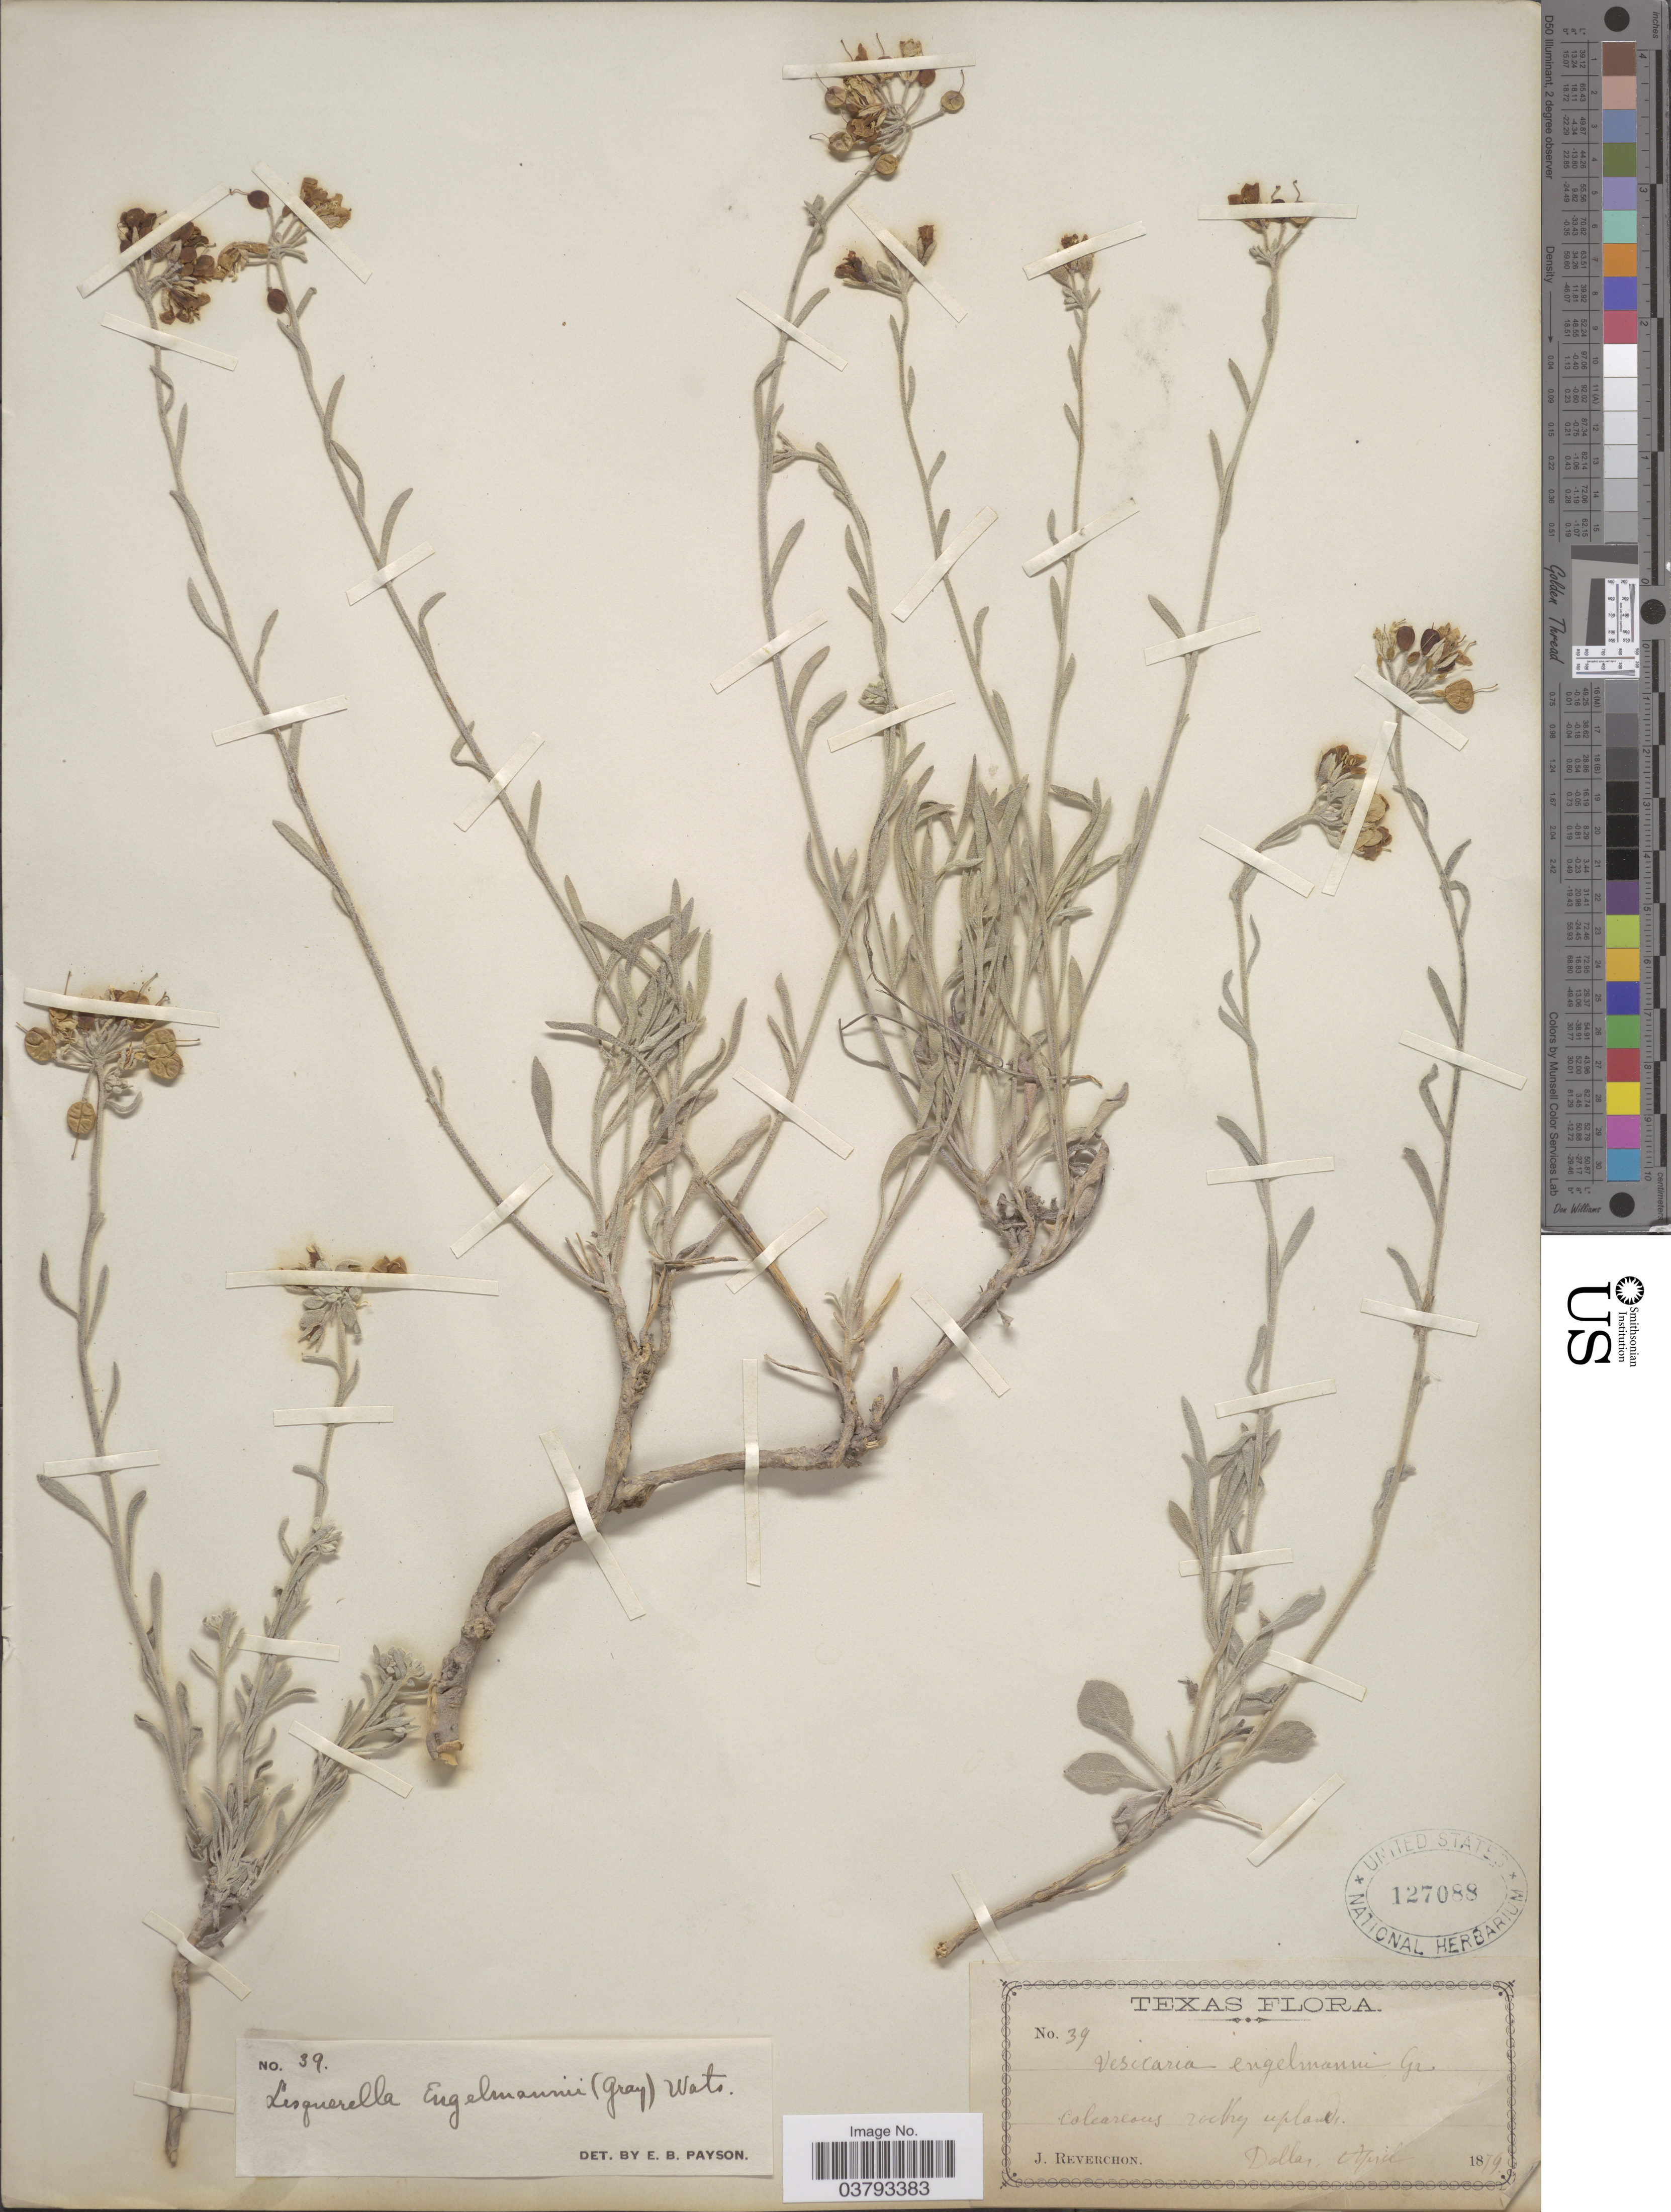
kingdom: Plantae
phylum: Tracheophyta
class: Magnoliopsida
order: Brassicales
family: Brassicaceae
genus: Lesquerella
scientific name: Lesquerella engelmannii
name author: (A. Gray) S. Watson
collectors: J. Reverchon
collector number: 39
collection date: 1879-04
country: United States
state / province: Texas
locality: Dallas.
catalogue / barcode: US 127088